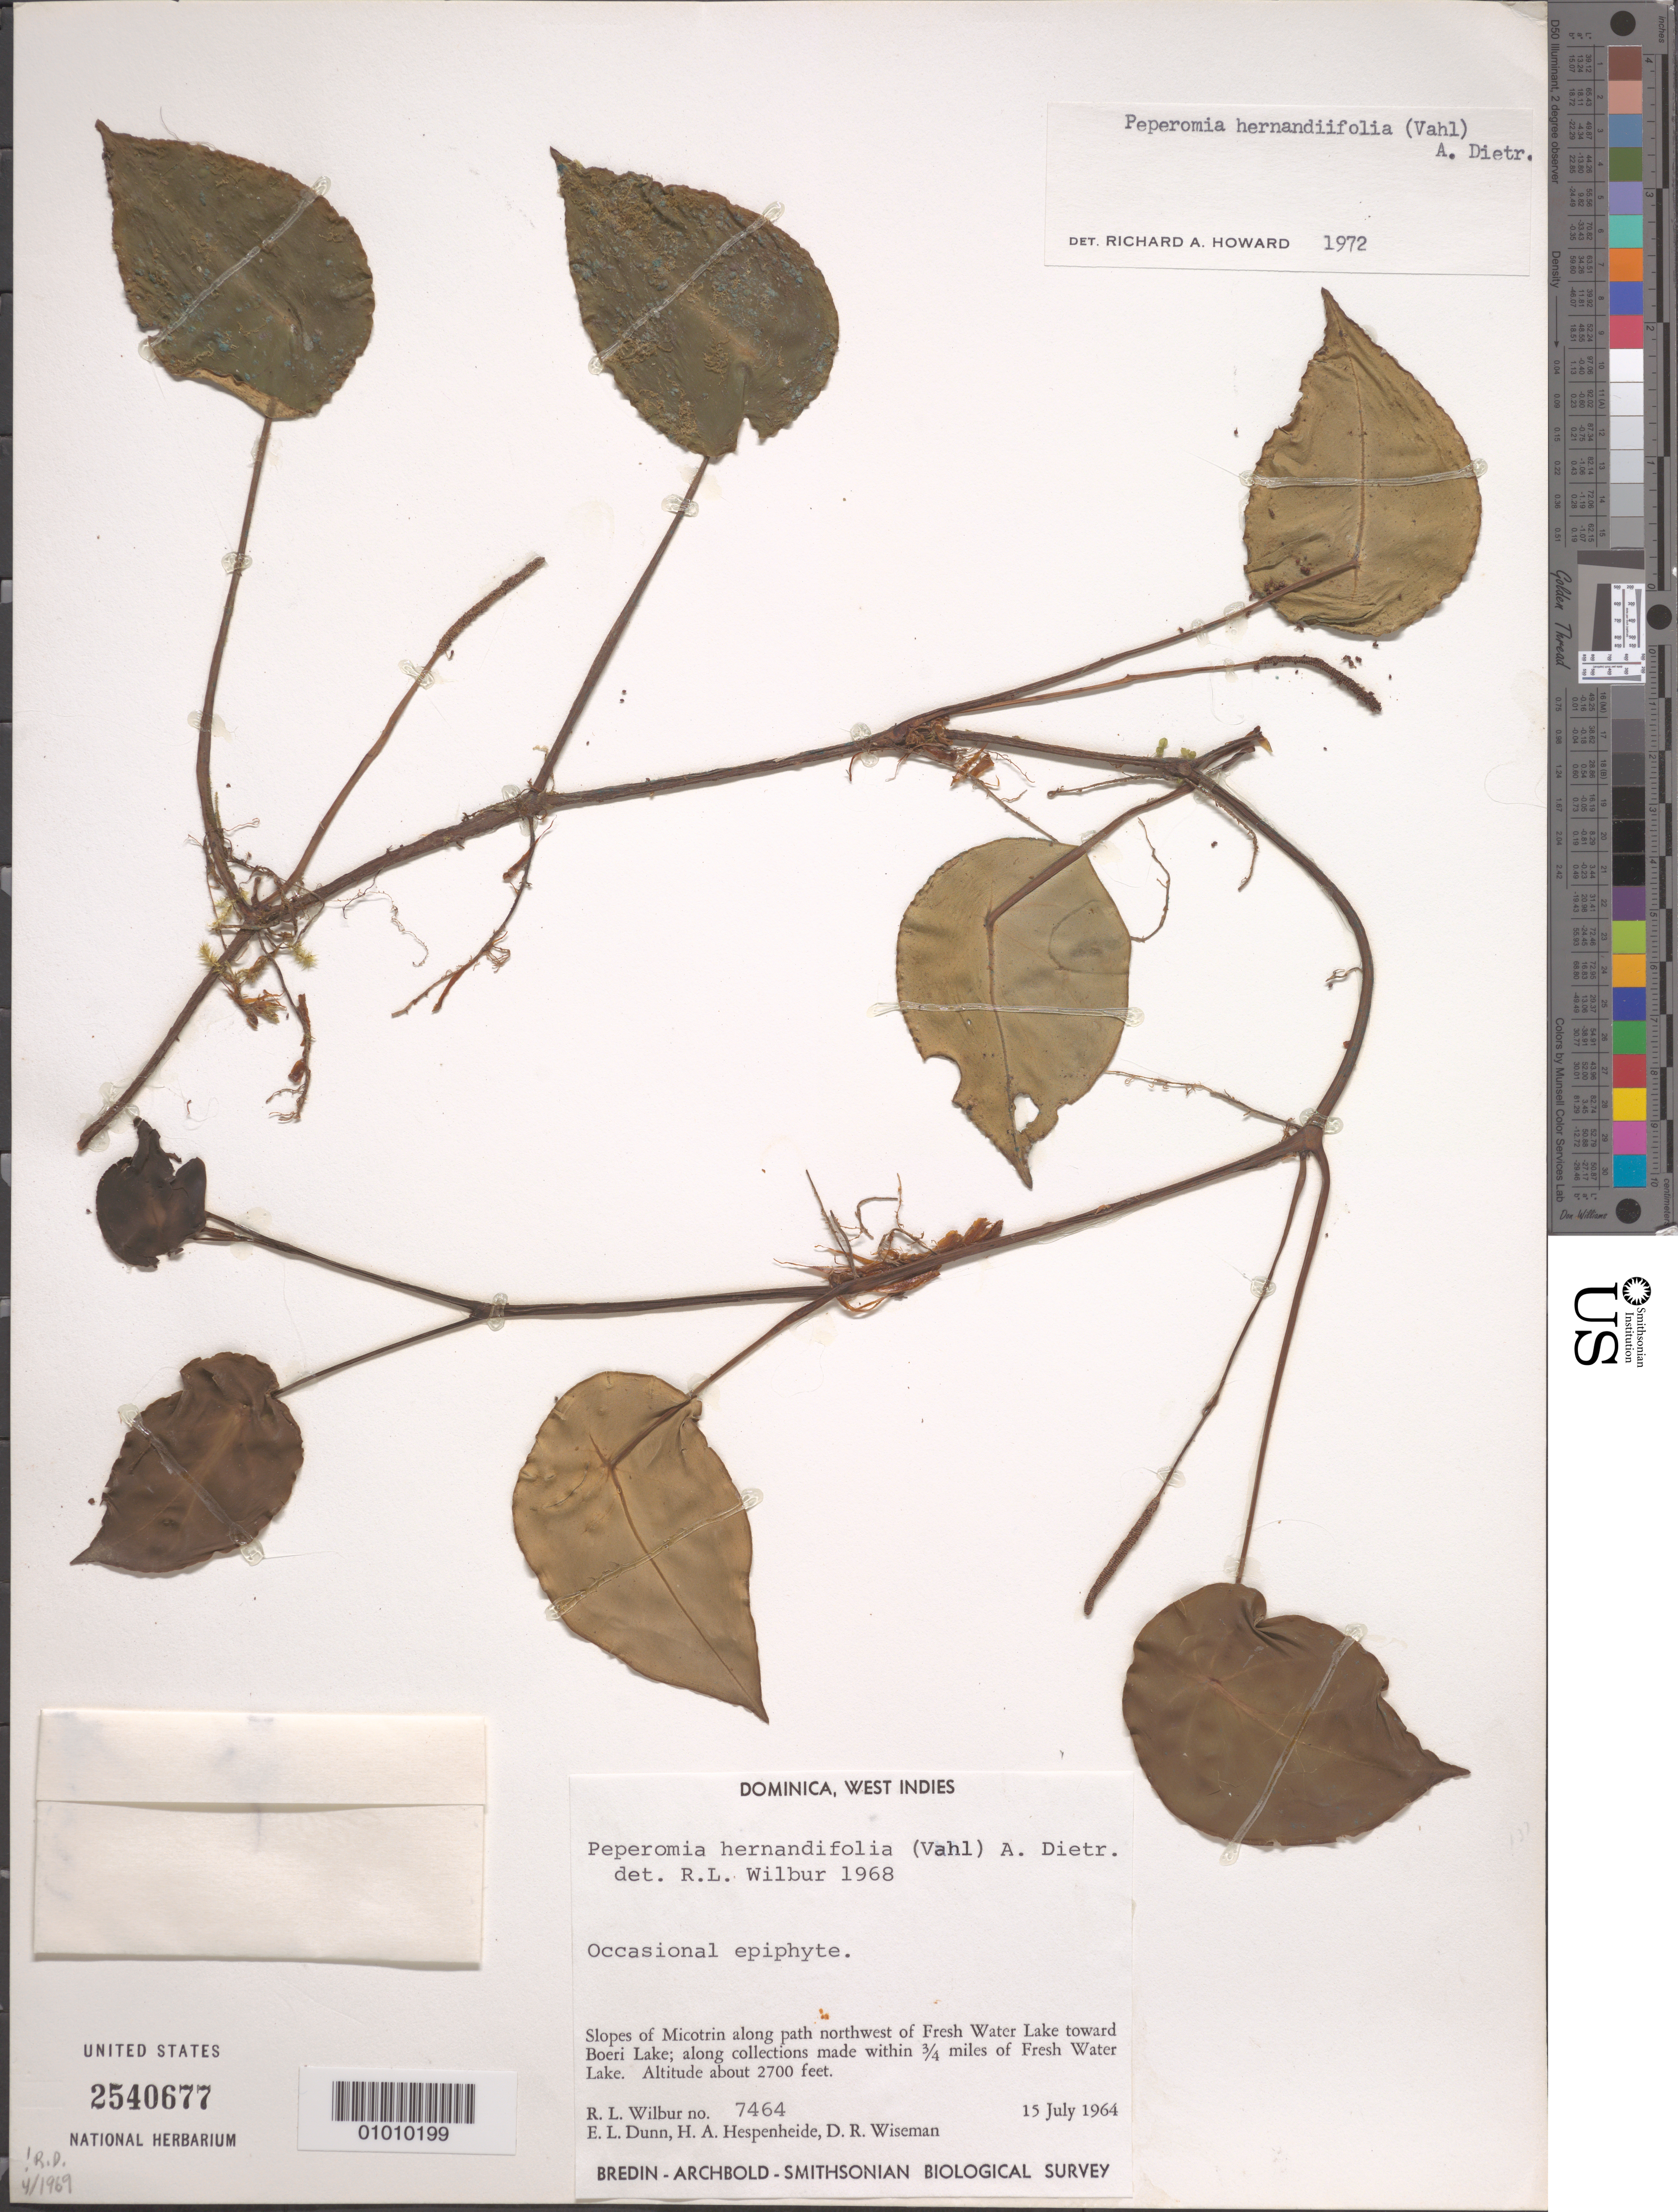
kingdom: Plantae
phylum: Tracheophyta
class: Magnoliopsida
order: Piperales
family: Piperaceae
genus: Peperomia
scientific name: Peperomia hernandiifolia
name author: (Vahl) A. Dietr.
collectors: R. L. Wilbur, E. Dunn & D. R. Wiseman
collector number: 7464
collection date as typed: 15 Jul 1964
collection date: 1964-07-15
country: Dominica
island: Dominica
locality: Slopes of Micotrin along path NW of Fresh Water Lake toward Boeri Lake; along collections made within 3/4 miles of Fresh Water Lake.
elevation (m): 823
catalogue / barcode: US 2540677